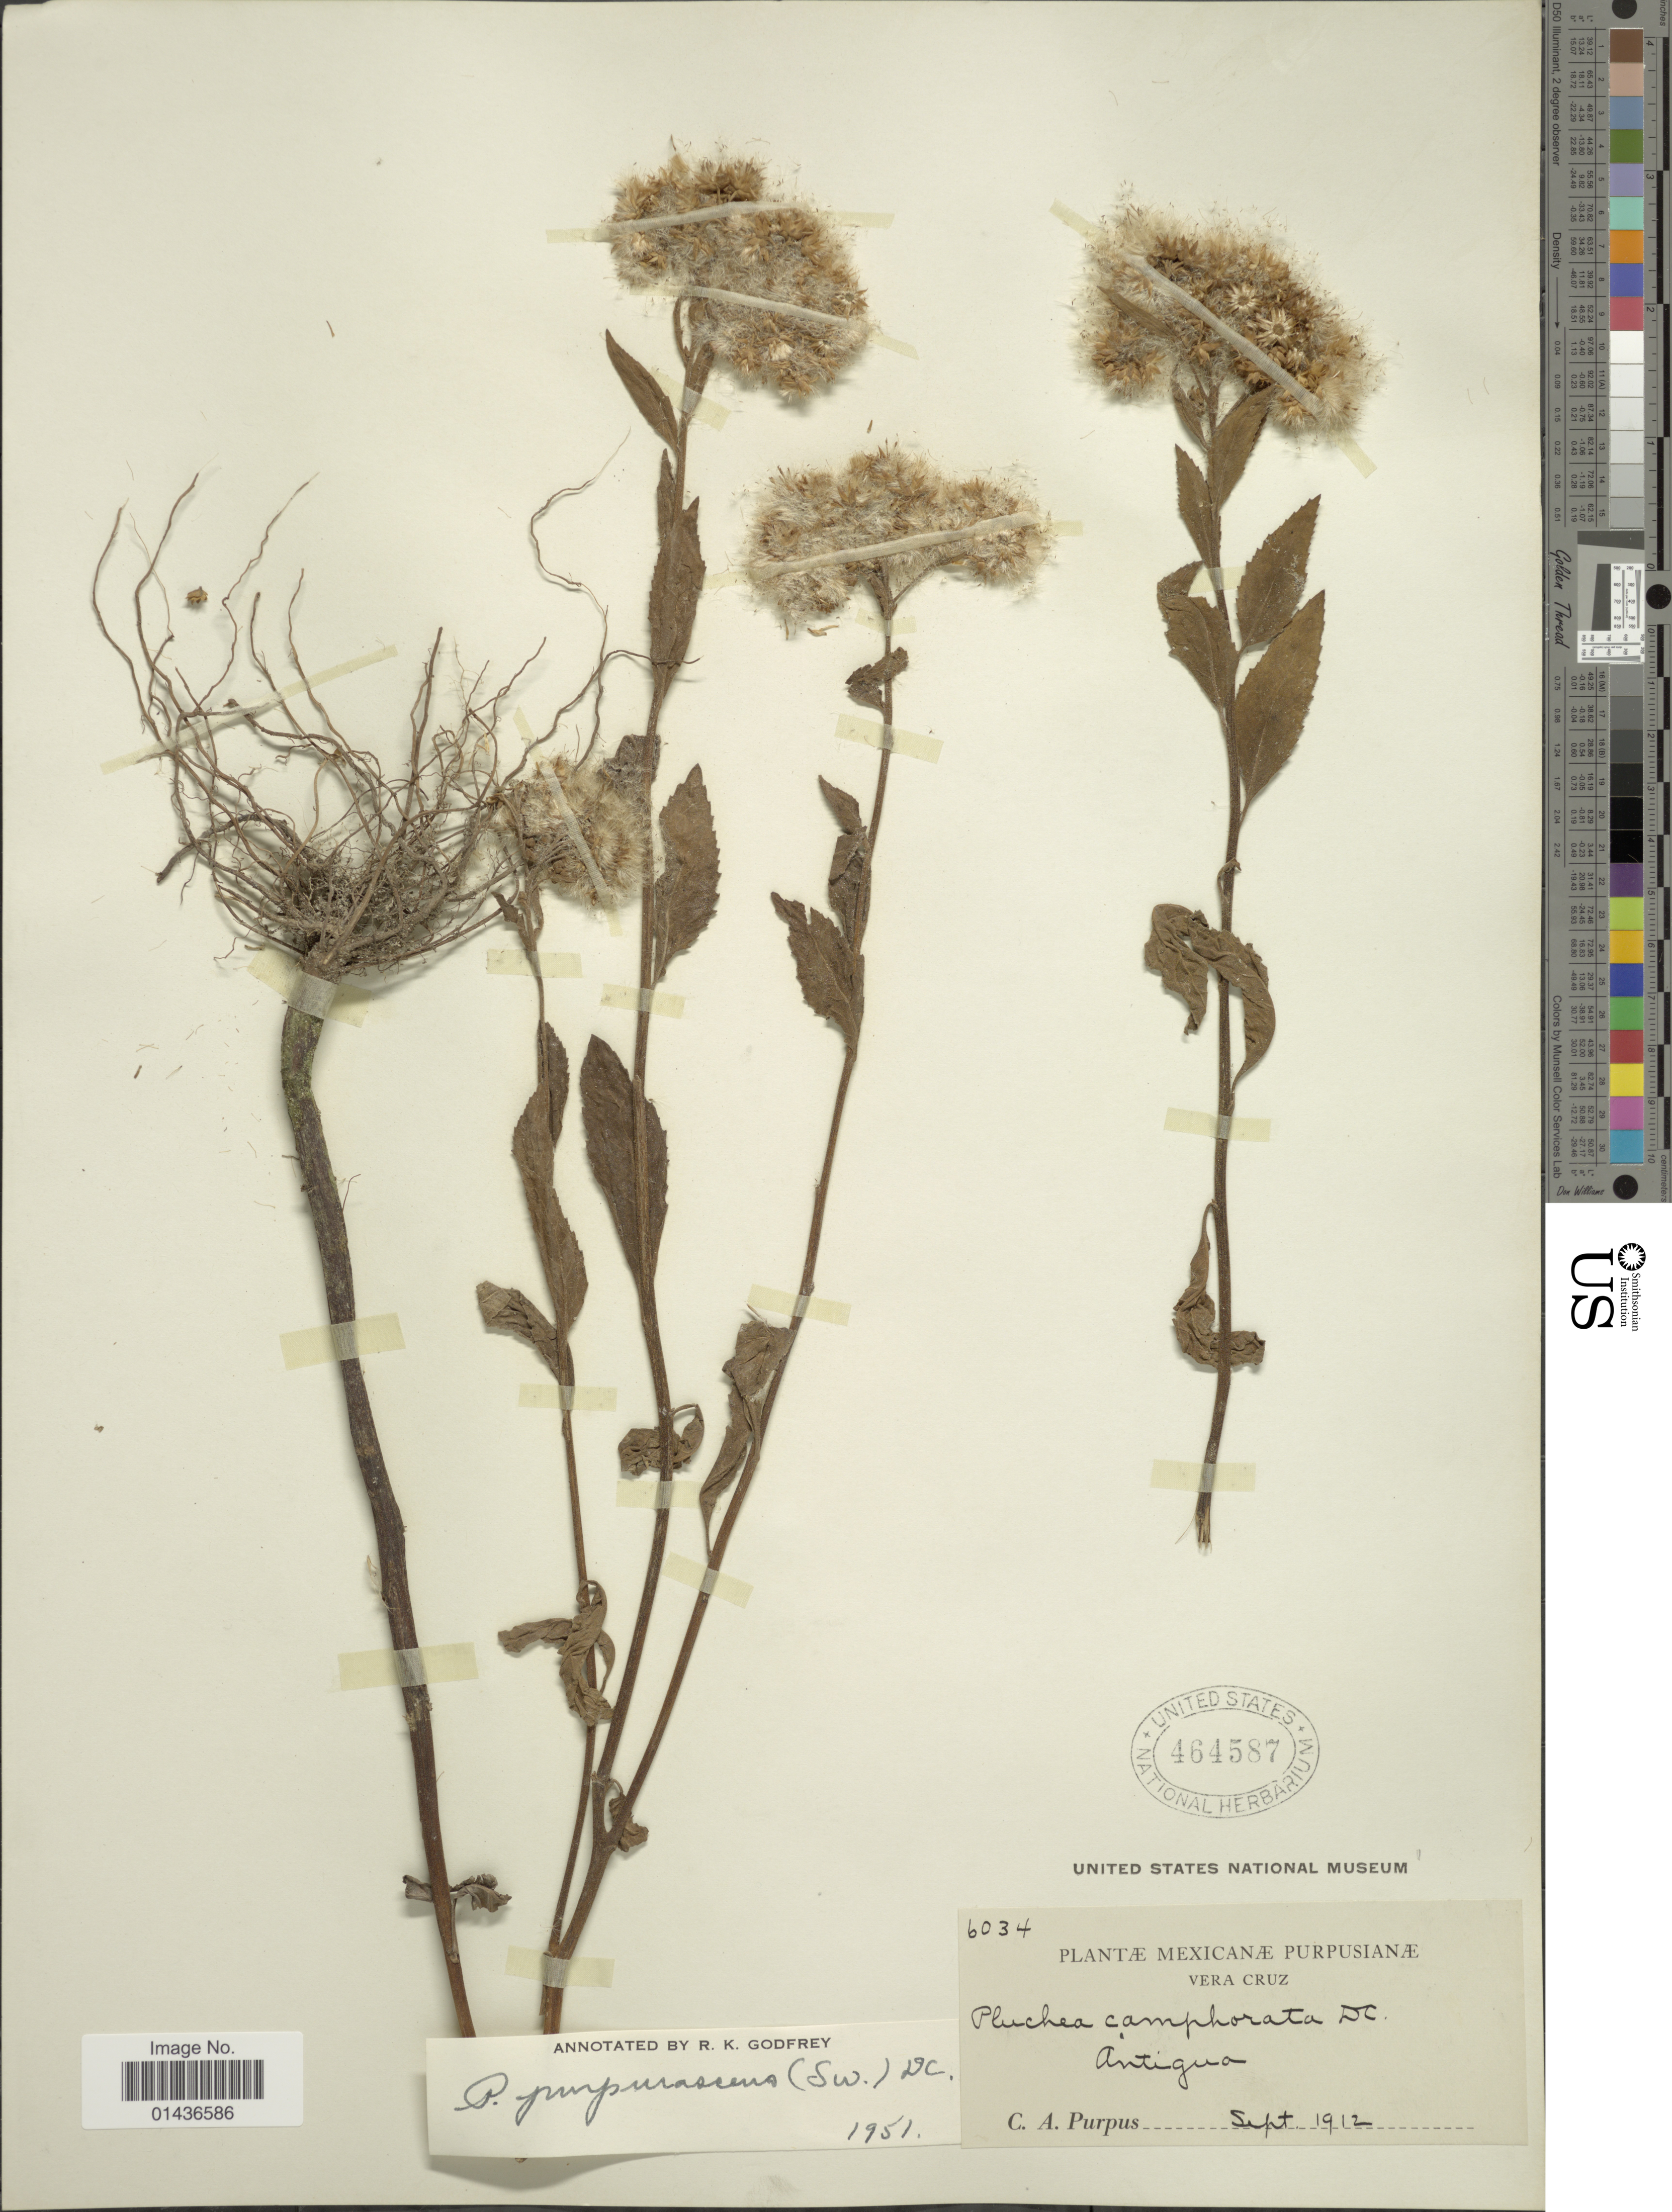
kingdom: Plantae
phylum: Tracheophyta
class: Magnoliopsida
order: Asterales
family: Asteraceae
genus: Pluchea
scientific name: Pluchea odorata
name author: (L.) Cass.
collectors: C. A. Purpus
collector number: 6034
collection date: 1912-09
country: Mexico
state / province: Veracruz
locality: Vera Cruz, Antigua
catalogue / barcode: US 464587